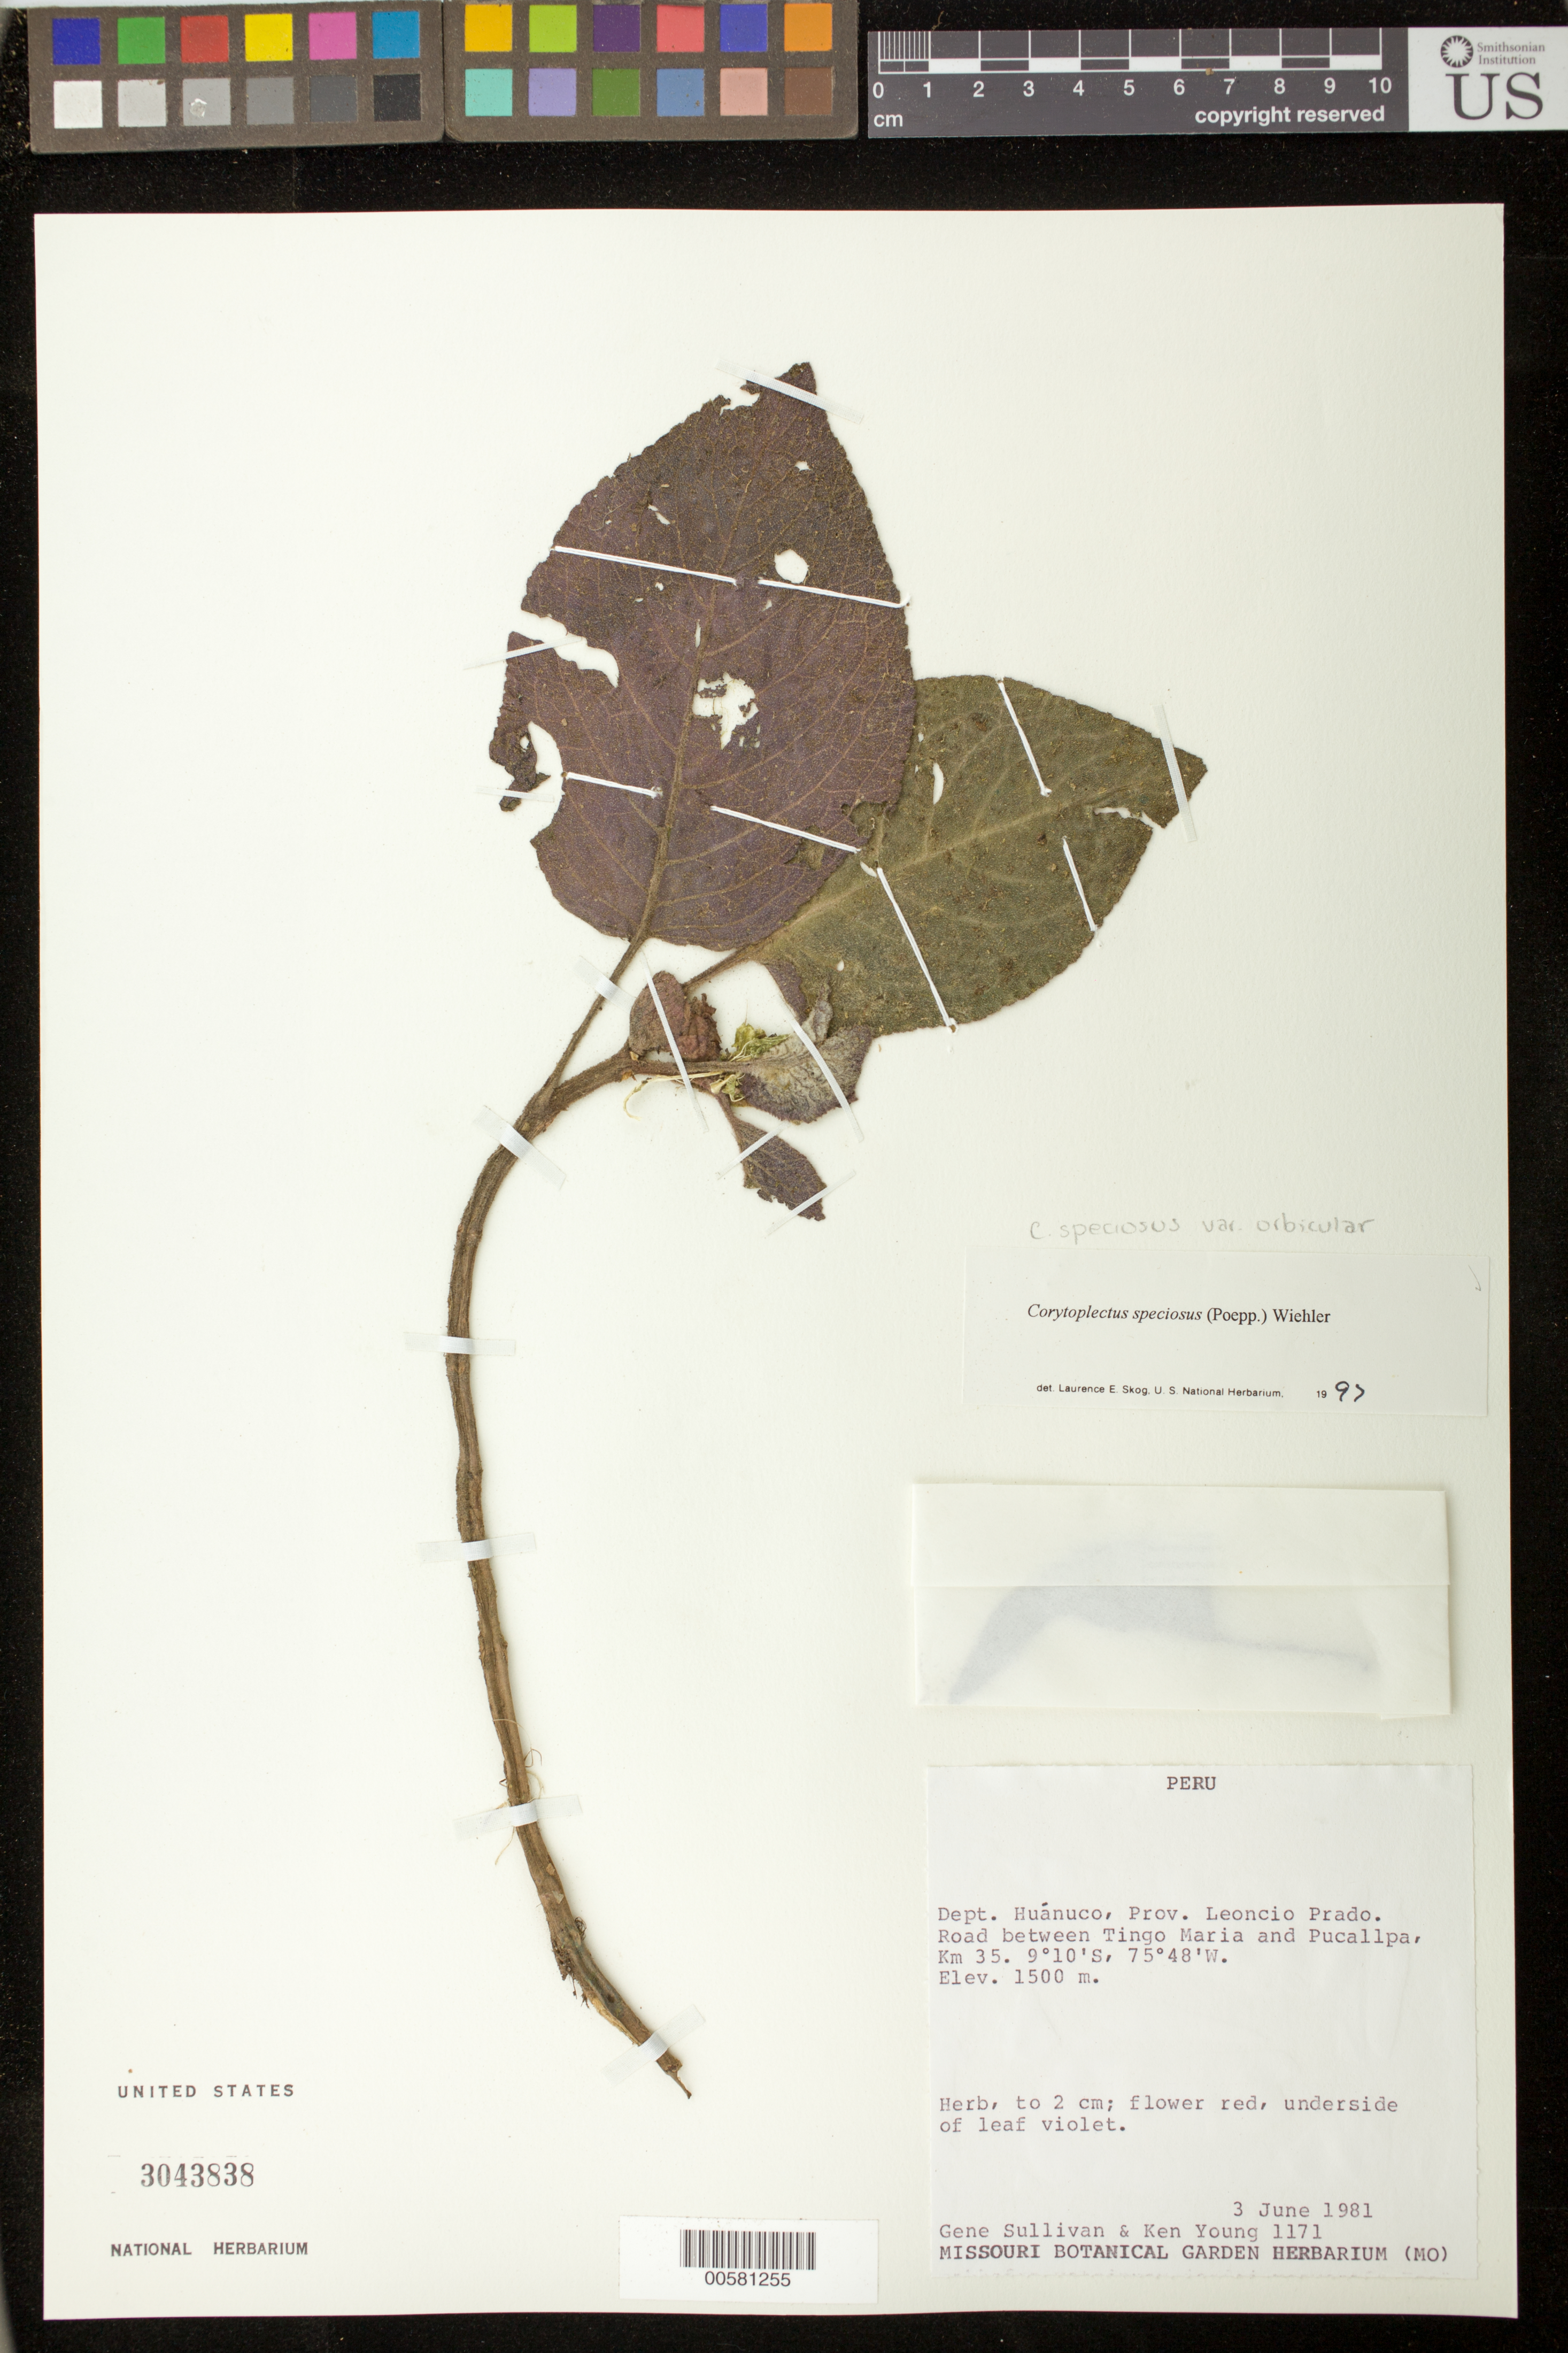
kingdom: Plantae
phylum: Tracheophyta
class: Magnoliopsida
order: Lamiales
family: Gesneriaceae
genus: Corytoplectus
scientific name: Corytoplectus speciosus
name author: (Poepp.) Wiehler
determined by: Skog, Laurence E.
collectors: G. Sullivan & K. Young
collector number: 1171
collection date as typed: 03 Jun 1981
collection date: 1981-06-03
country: Peru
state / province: Huánuco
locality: Prov. Leoncio Prado; road between Tingo Maria and Pucallpa, Km 35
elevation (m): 1500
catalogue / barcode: US 3043838